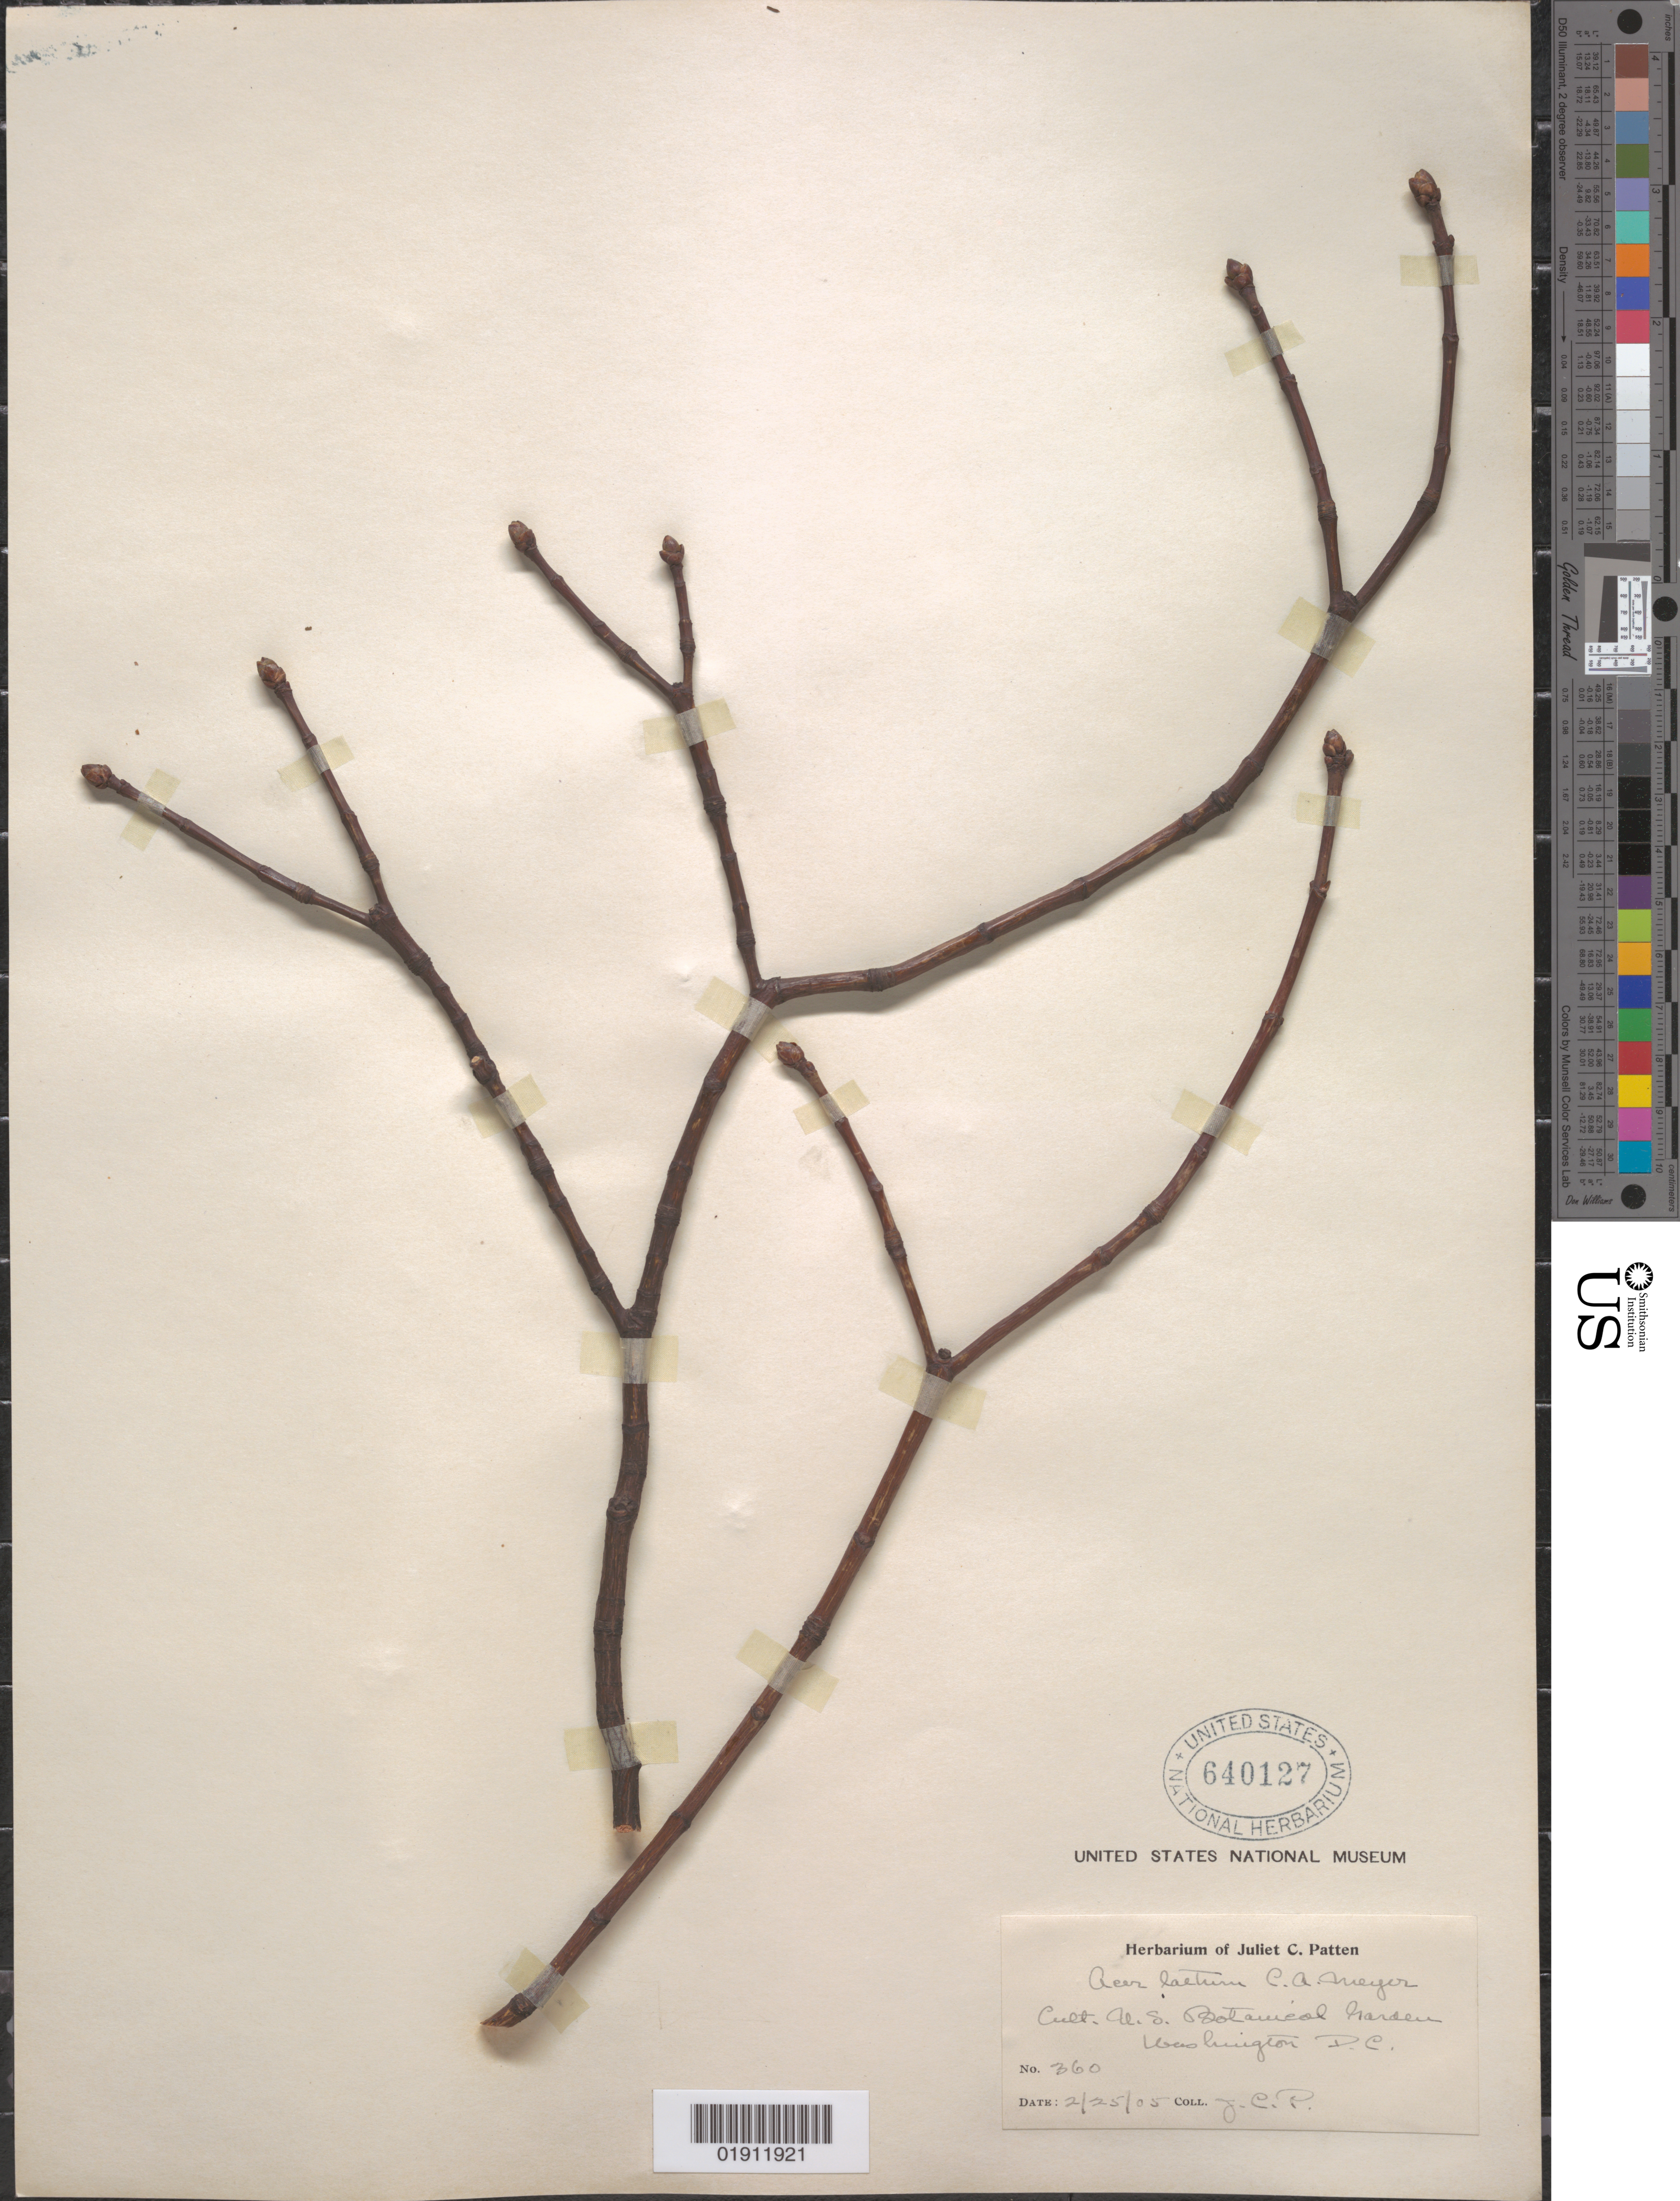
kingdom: Plantae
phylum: Tracheophyta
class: Magnoliopsida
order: Sapindales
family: Sapindaceae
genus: Acer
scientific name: Acer cappadocicum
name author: Gled.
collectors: J. Patten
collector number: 360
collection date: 1905-02-25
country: United States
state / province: District of Columbia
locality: USDA Botanical Garden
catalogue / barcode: US 640127